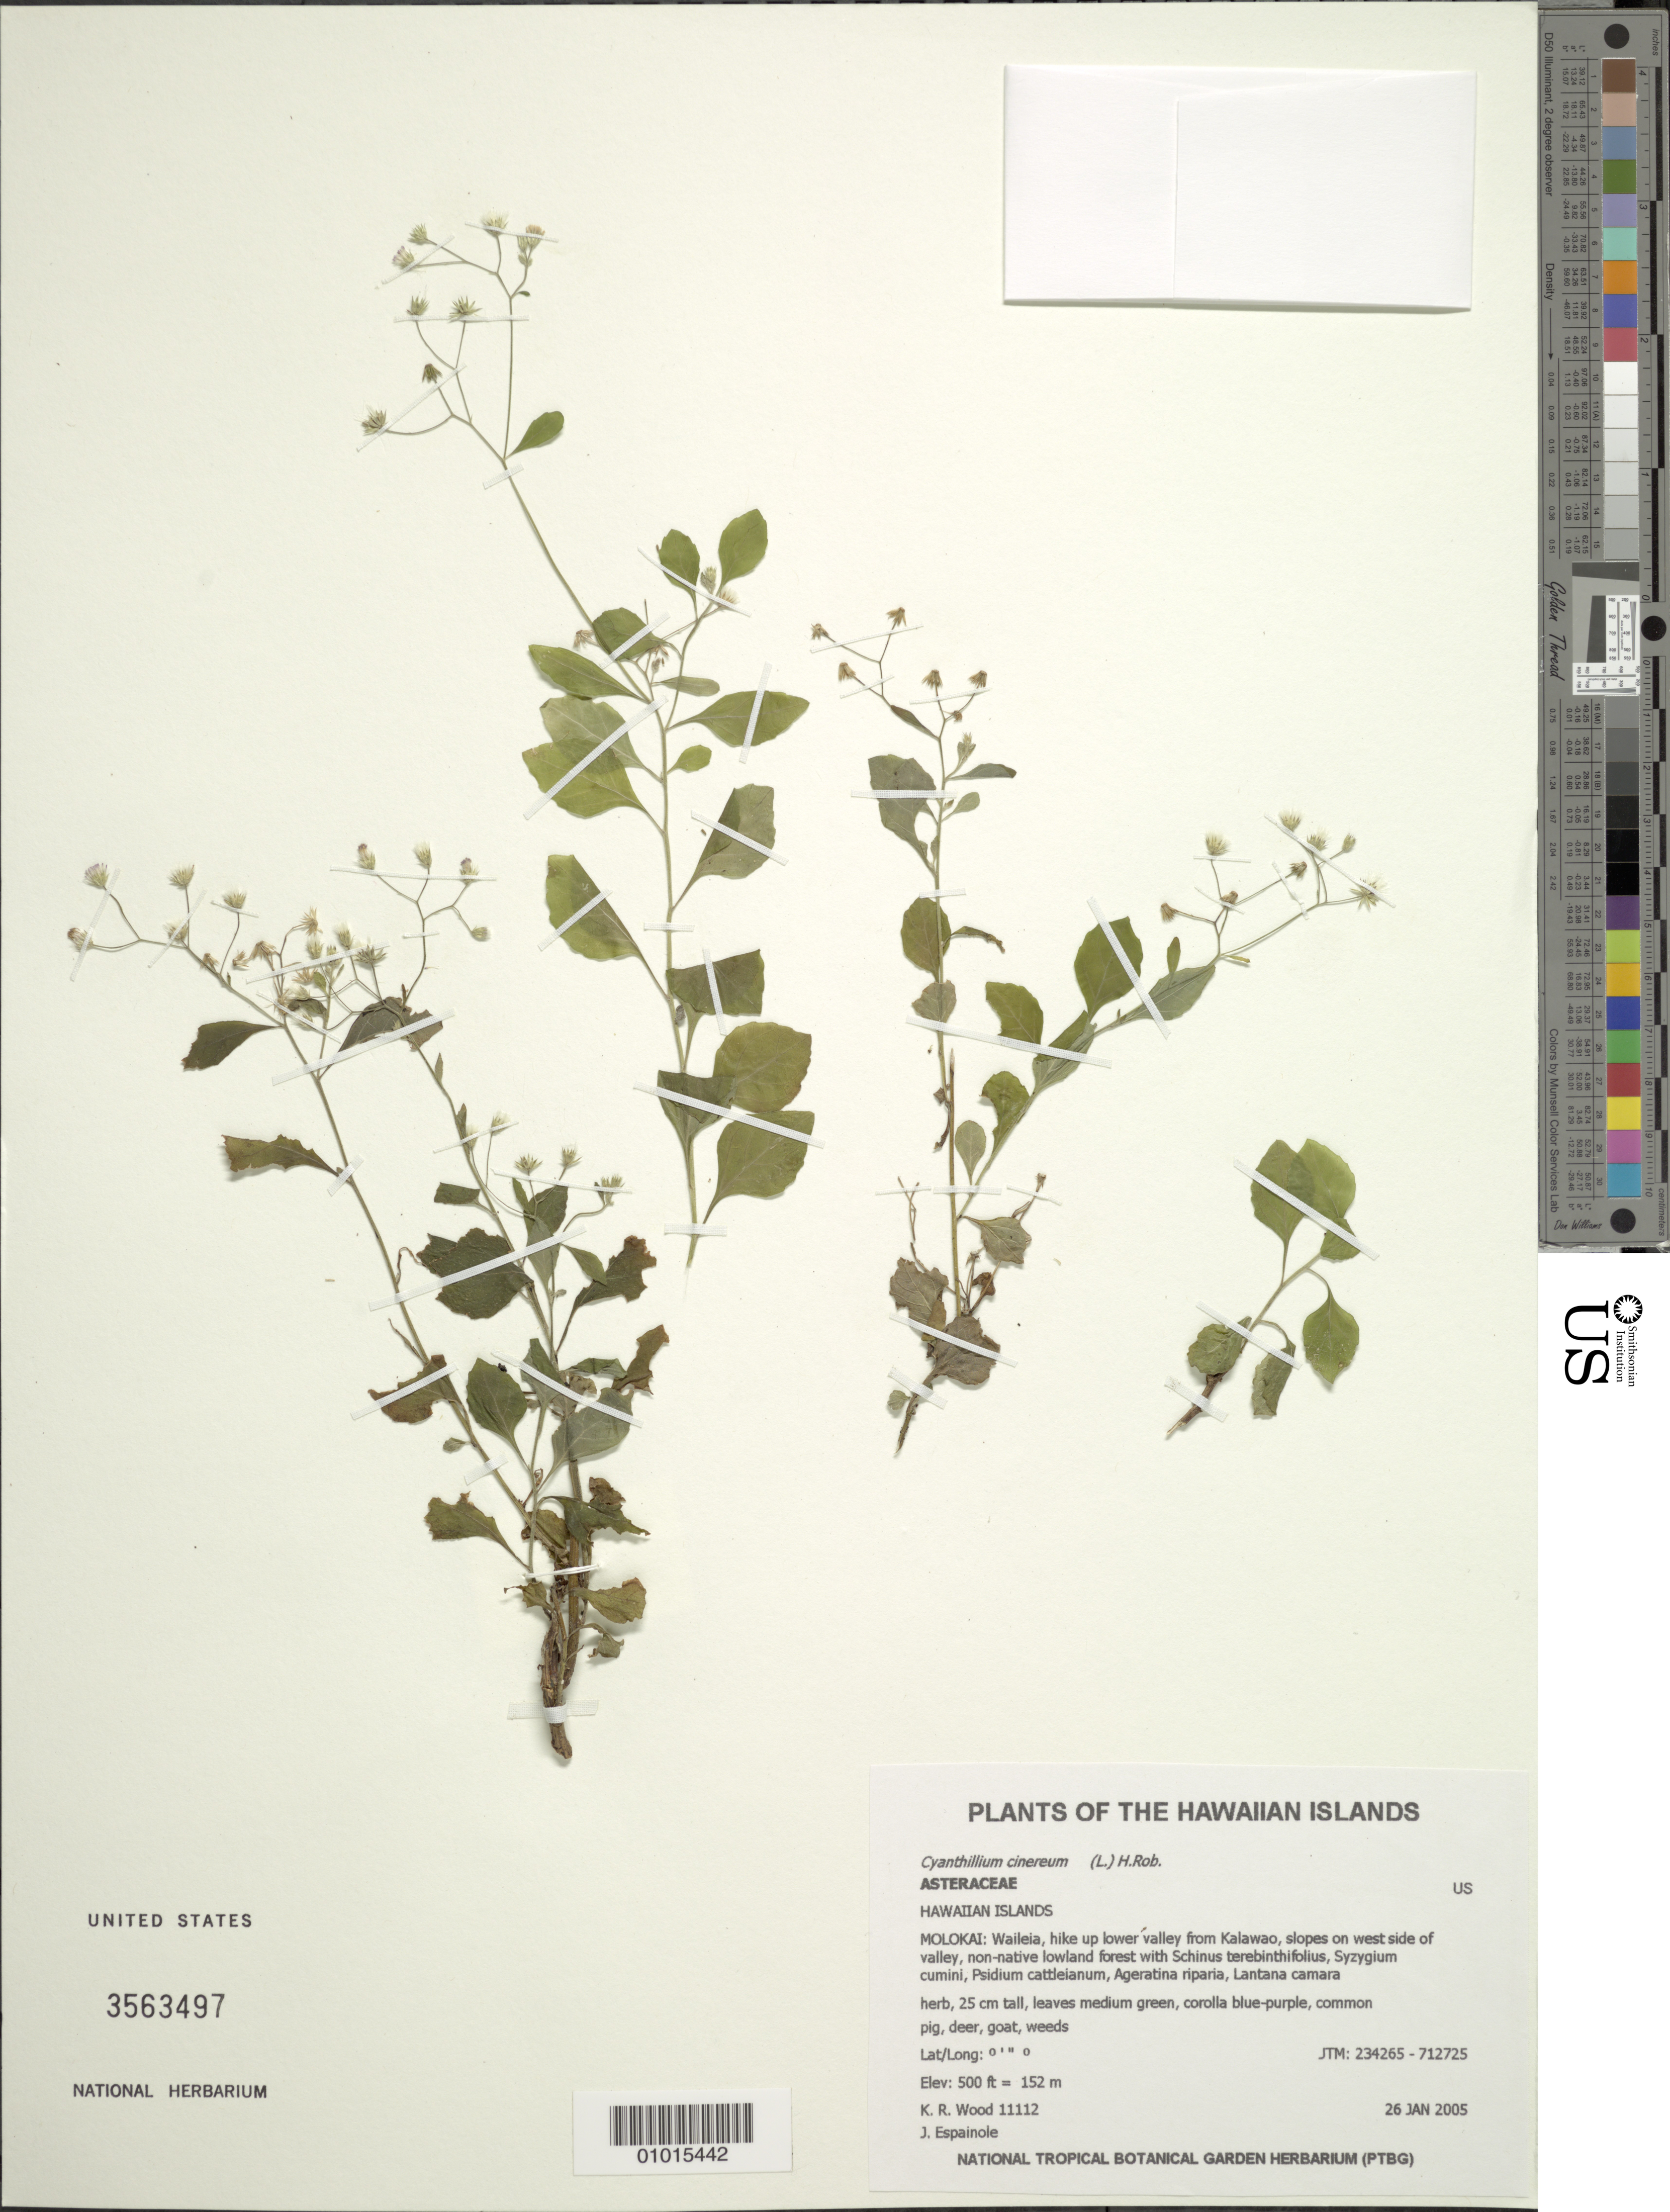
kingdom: Plantae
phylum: Tracheophyta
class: Magnoliopsida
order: Asterales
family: Asteraceae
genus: Cyanthillium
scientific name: Cyanthillium cinereum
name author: (L.) H. Rob.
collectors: K. R. Wood & J. Espainole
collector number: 11112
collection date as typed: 26 Jan 2005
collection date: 2005-01-26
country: United States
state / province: Hawaii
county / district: Maui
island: Moloka'i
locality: Waileia, hike up lower valley from Kalawao, slopes on west side of valley, non-native lowland forest.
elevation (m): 152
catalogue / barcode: US 3563497